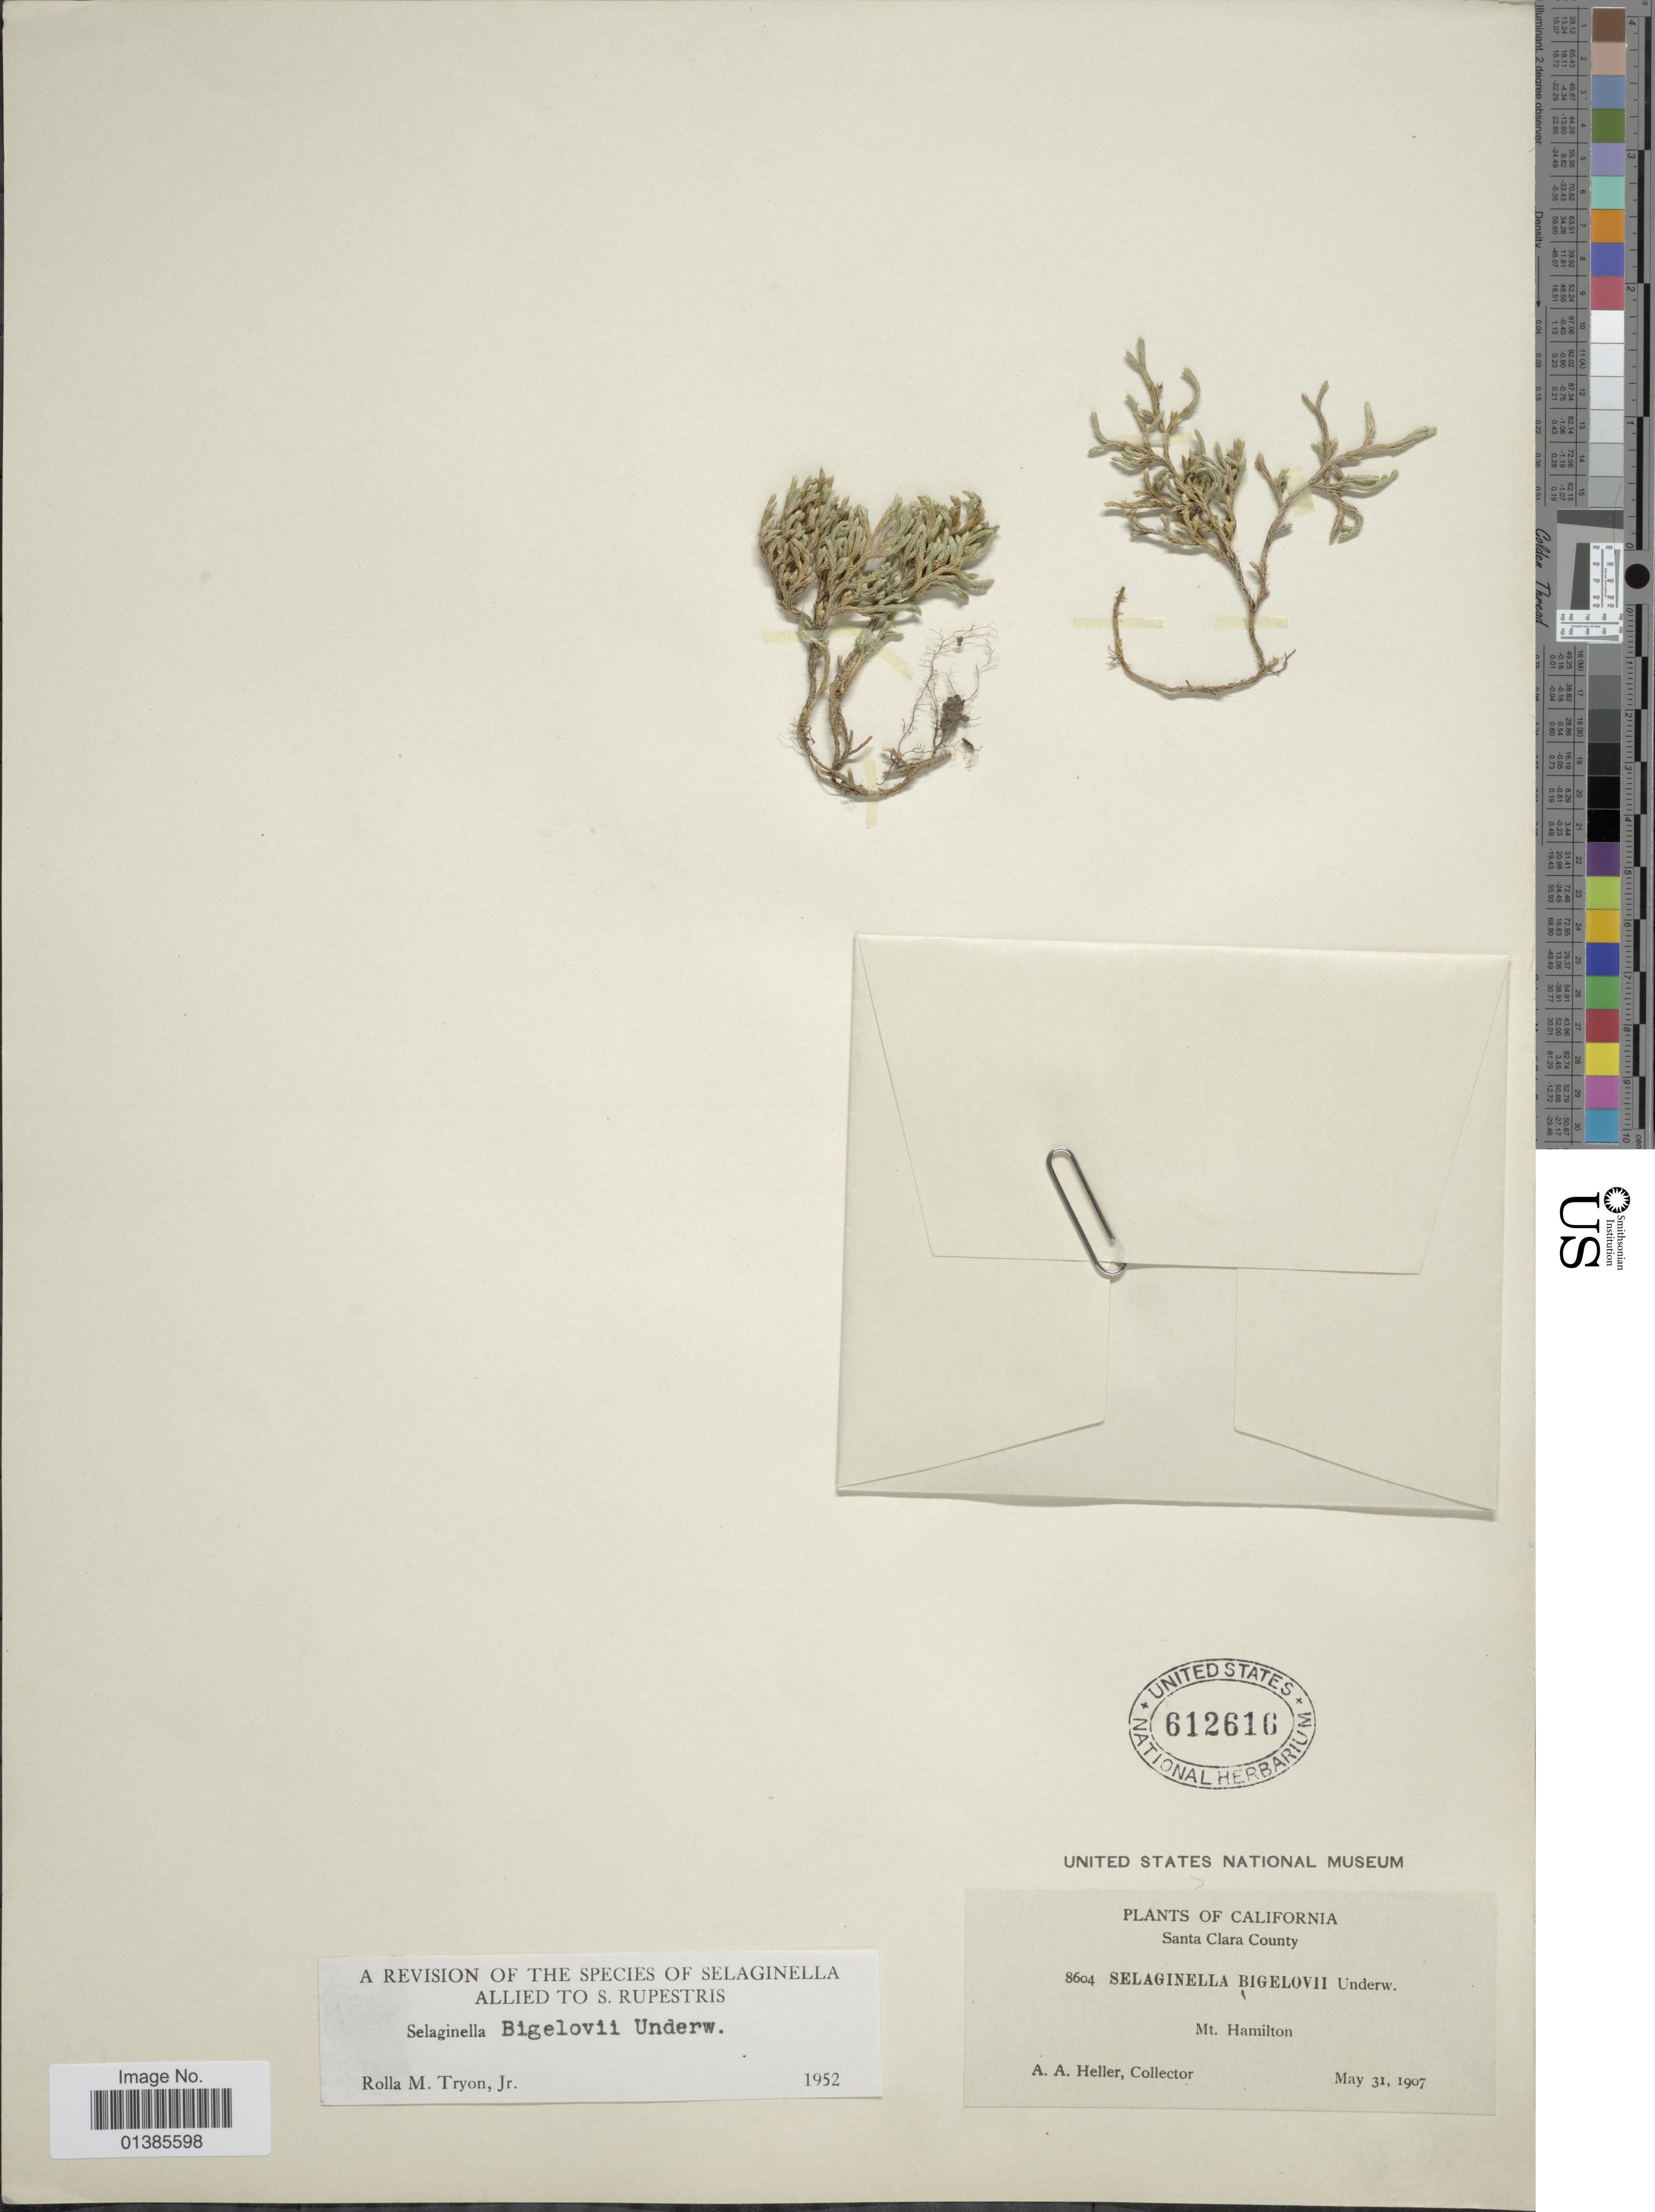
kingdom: Plantae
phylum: Tracheophyta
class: Lycopodiopsida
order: Selaginellales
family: Selaginellaceae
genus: Selaginella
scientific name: Selaginella bigelovii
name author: Underw.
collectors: A. A. Heller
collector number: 8604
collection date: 1907-05-31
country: United States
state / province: California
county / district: Santa Clara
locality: Santa Clara County. Mt. Hamilton.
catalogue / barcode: US 612616